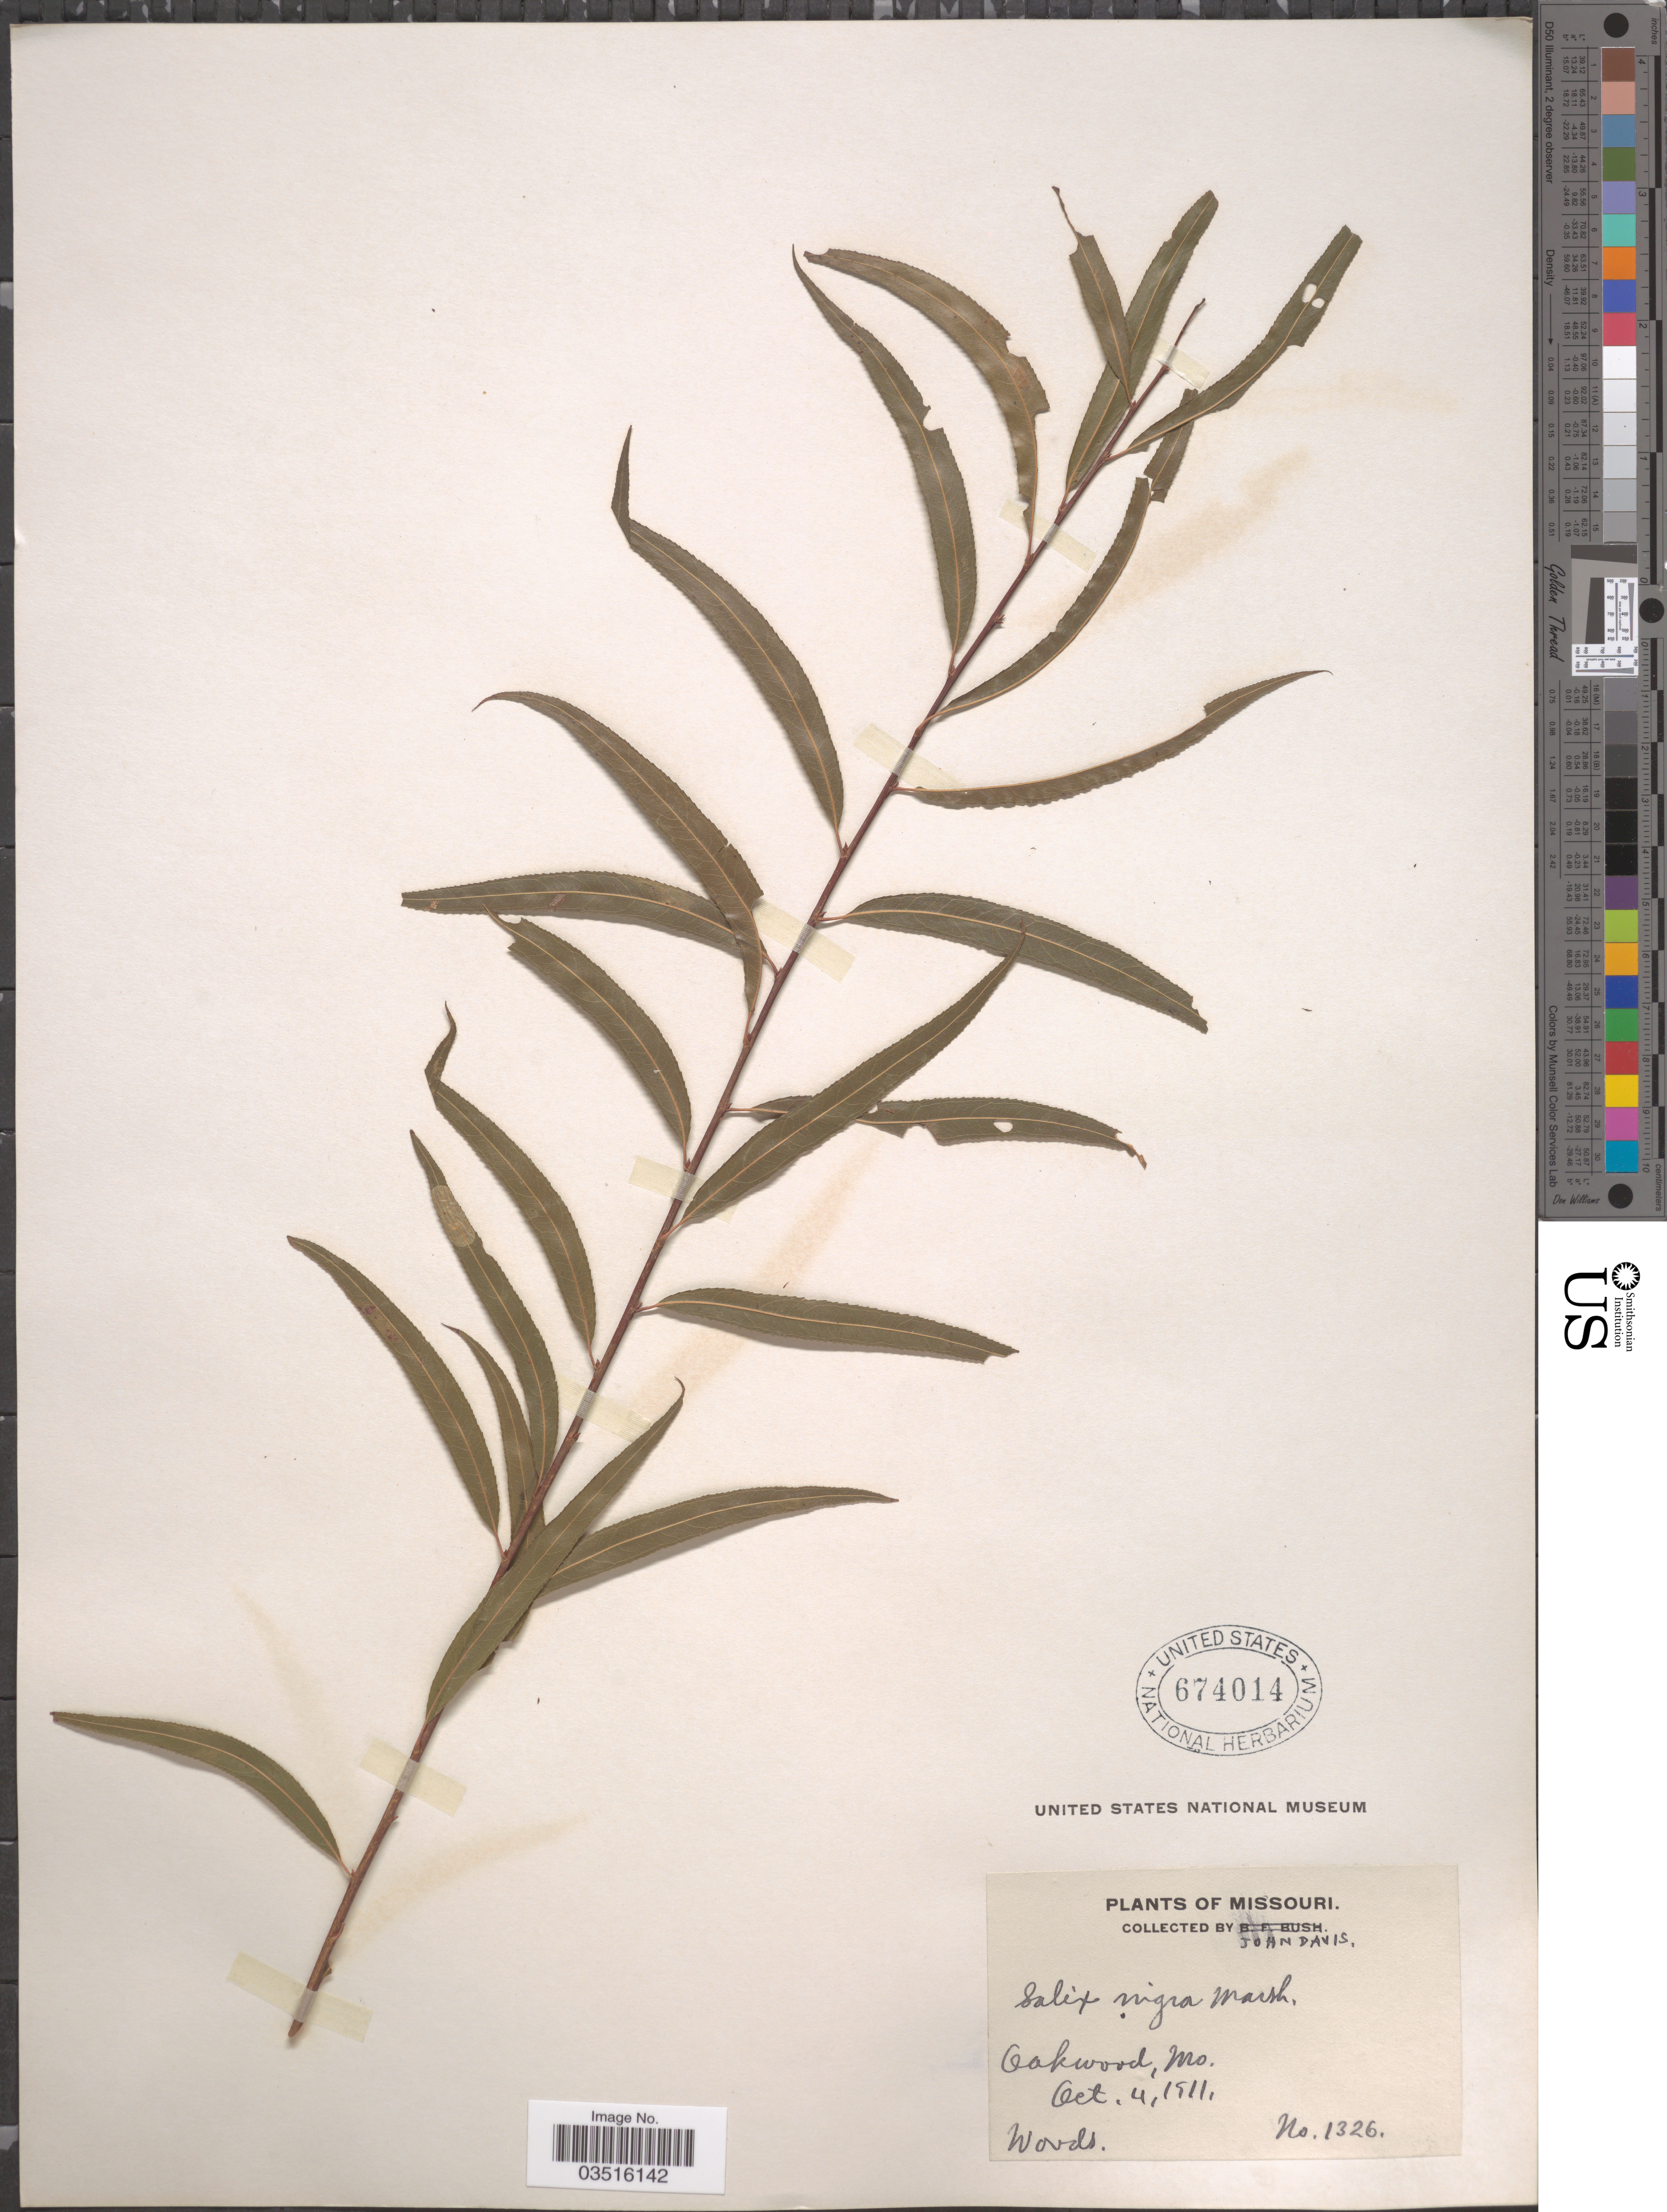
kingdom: Plantae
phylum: Tracheophyta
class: Magnoliopsida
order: Malpighiales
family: Salicaceae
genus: Salix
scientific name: Salix nigra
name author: Marshall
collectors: J. Davis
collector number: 1326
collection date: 1911-10-04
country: United States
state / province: Missouri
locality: Oakwood.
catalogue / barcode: US 674014